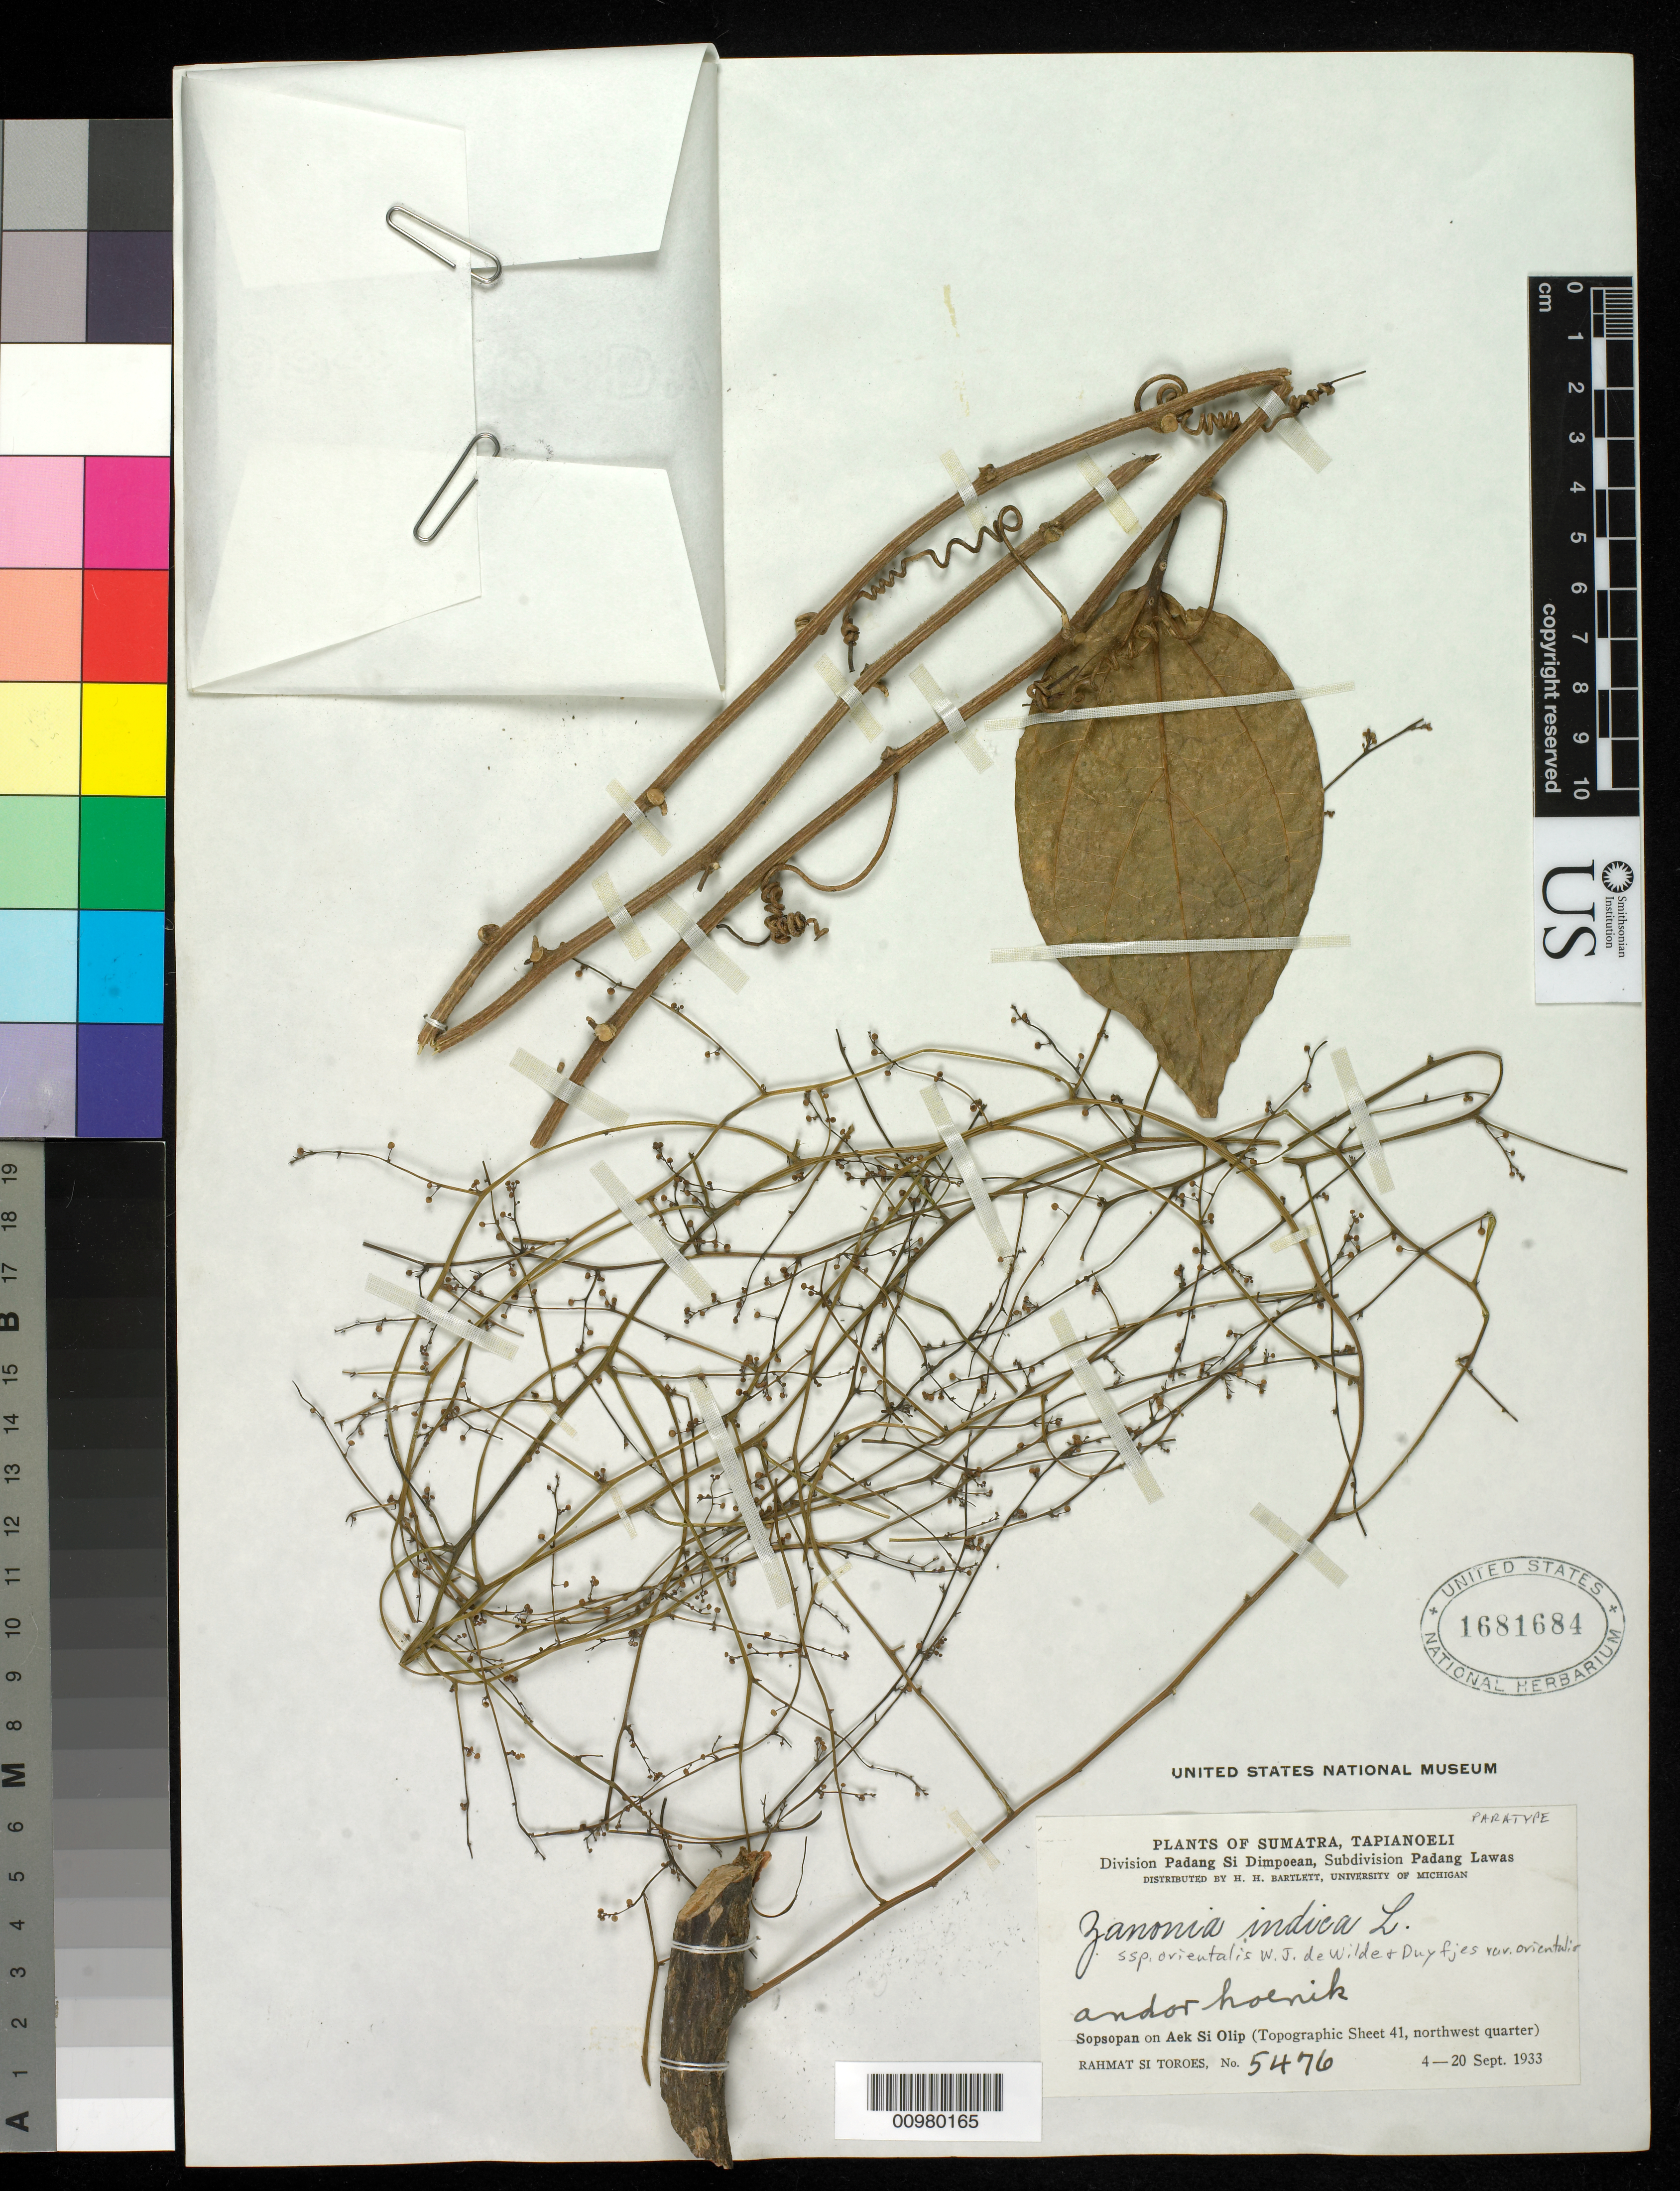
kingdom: Plantae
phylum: Tracheophyta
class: Magnoliopsida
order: Cucurbitales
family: Cucurbitaceae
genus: Zanonia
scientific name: Zanonia indica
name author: L.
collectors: Rahmat Si Boeea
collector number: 5476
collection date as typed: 04 Sep 1933 to 20 Sep 1933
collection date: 1933-09-04/1933-09-20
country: Indonesia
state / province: Sumatra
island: Sumatra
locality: Division Padang Si Dimpoean, Subdivision Padang Lawas; Skopsopan on Aek Si Olip (Topographic Sheet 41, NW quarter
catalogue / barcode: US 1681684